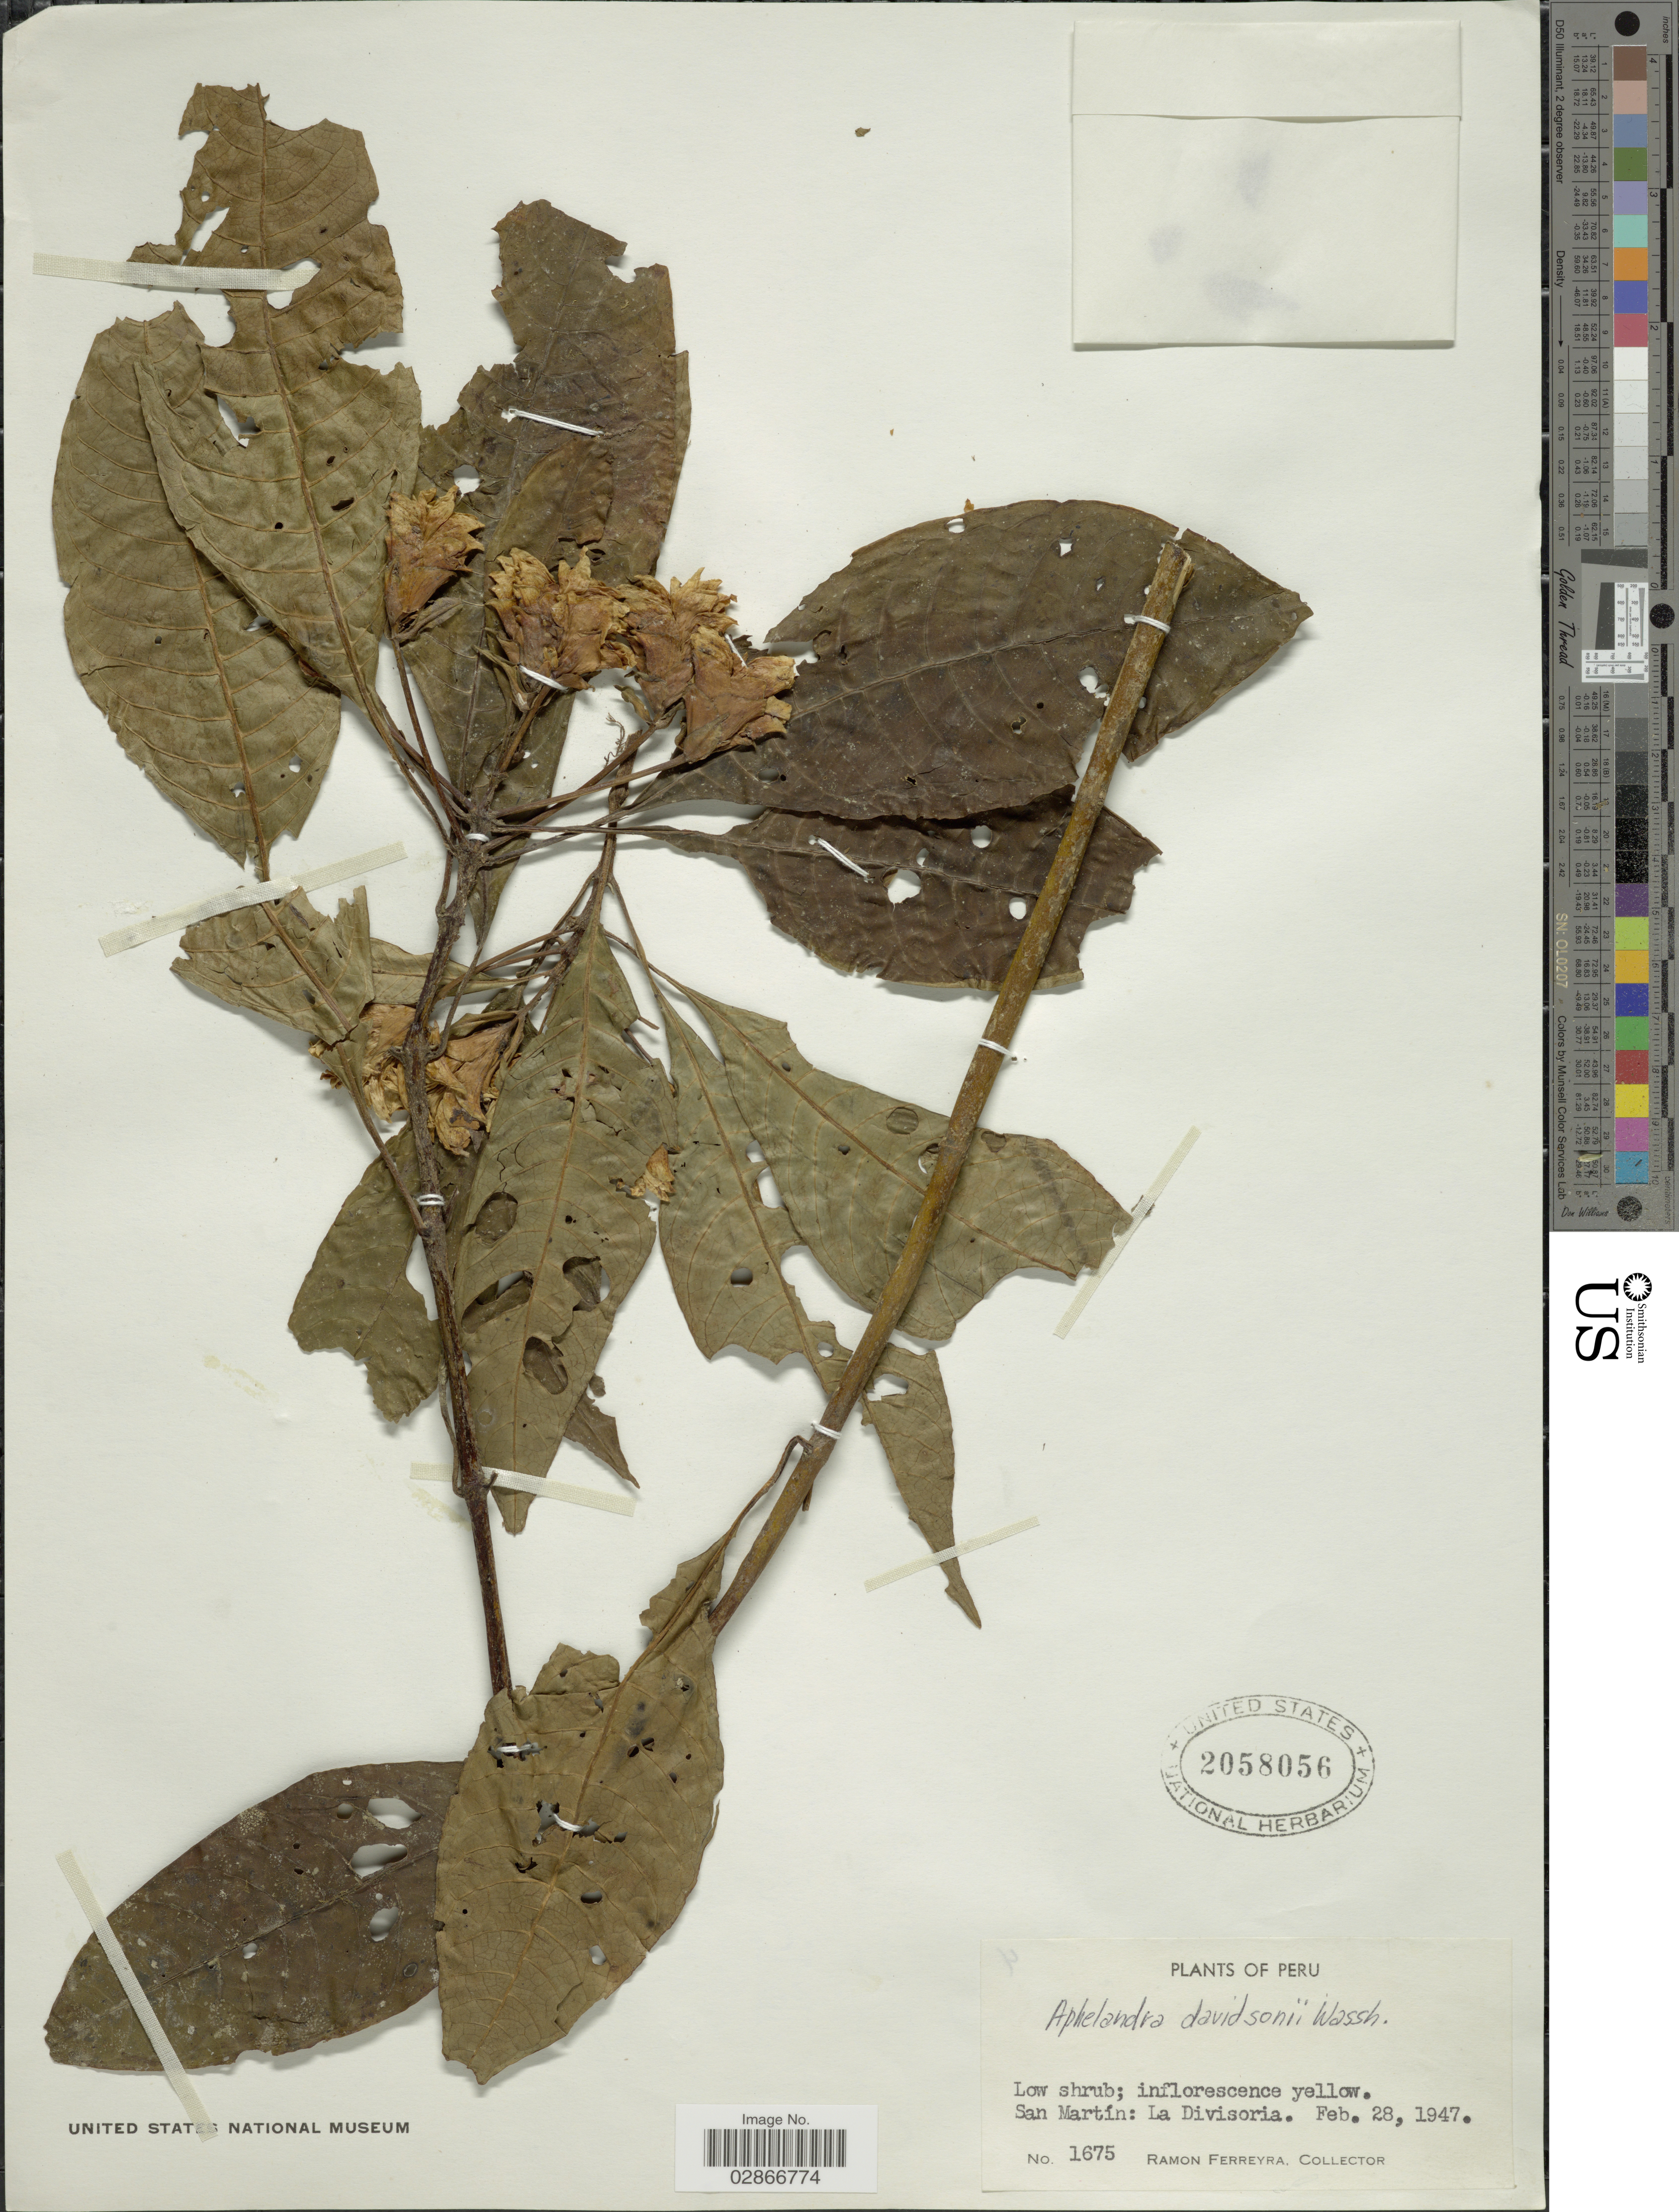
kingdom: Plantae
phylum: Tracheophyta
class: Magnoliopsida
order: Lamiales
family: Acanthaceae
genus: Aphelandra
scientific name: Aphelandra davidsonii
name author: Wassh.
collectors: R. A. Ferreyra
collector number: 1675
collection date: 1947-02-28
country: Peru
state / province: San Martín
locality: La Divisoria.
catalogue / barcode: US 2058056